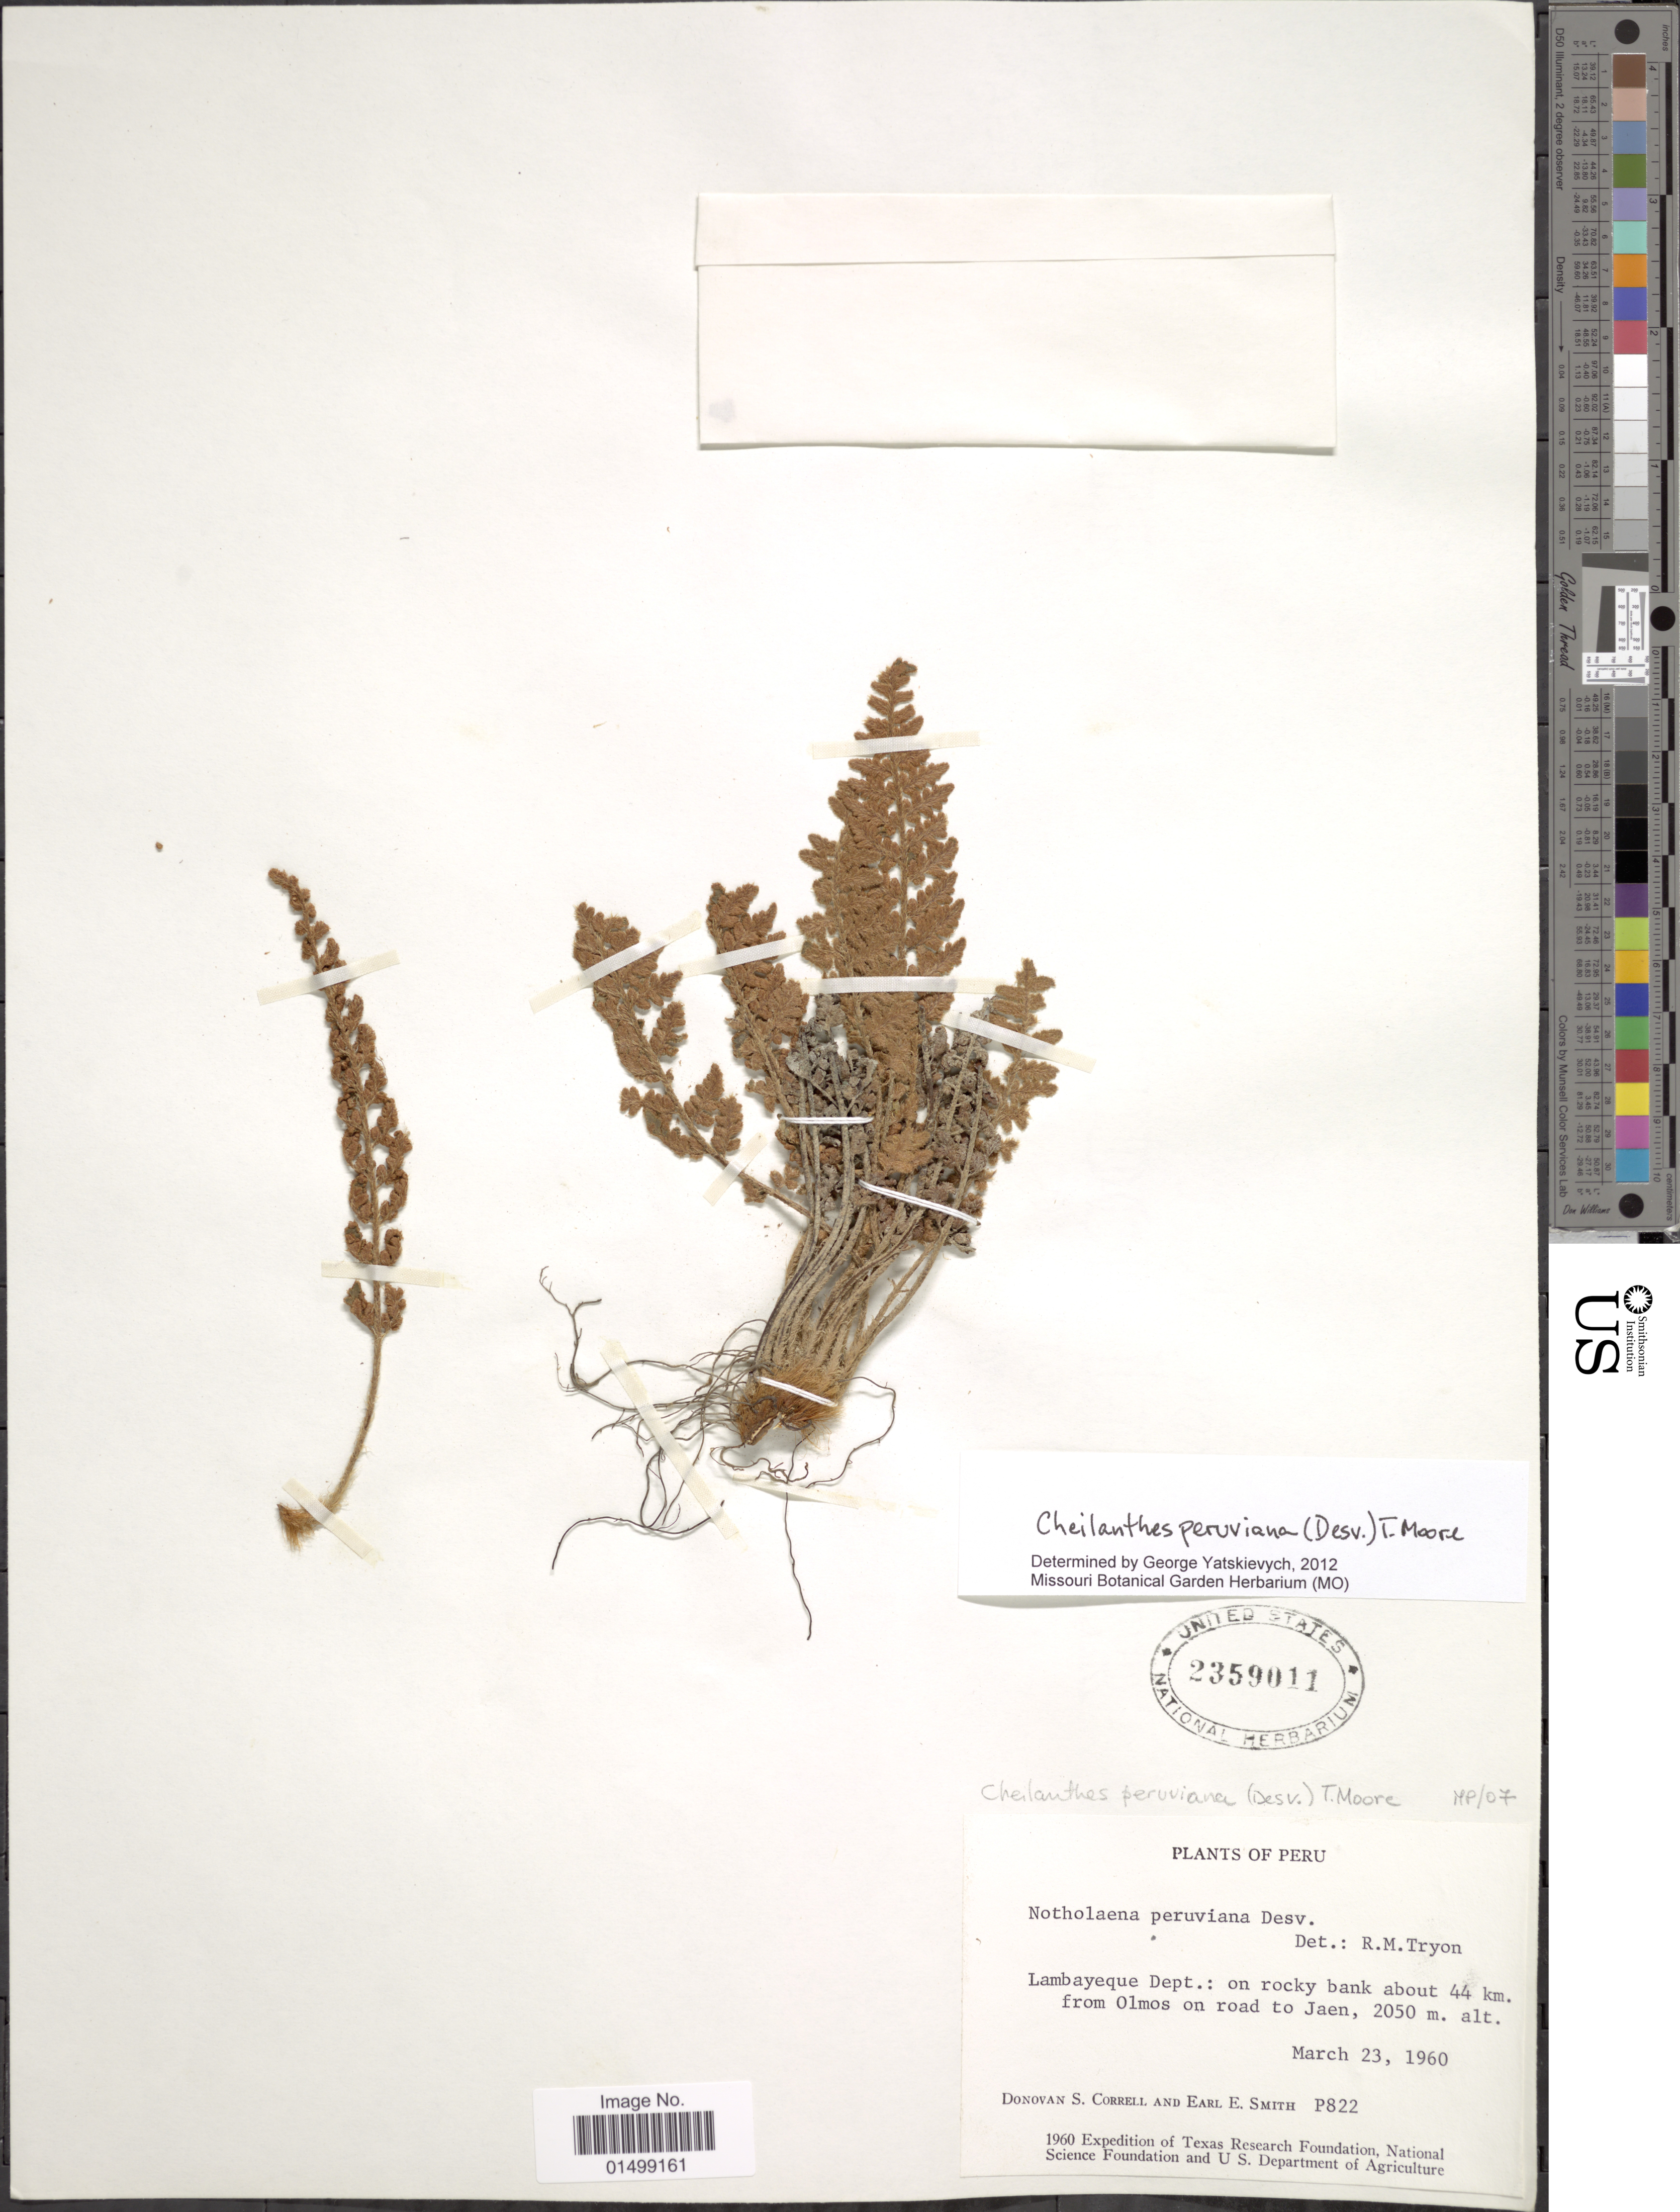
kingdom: Plantae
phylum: Tracheophyta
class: Polypodiopsida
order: Polypodiales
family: Pteridaceae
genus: Cheilanthes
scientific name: Cheilanthes peruviana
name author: (Desv.) T. Moore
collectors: D. S. Correll & E. E. Smith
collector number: P822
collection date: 1960-03-23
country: Peru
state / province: Lambayeque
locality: On rocky bank about 44 km. from Olmos on road to Jaen.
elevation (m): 2050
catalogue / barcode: US 2359011